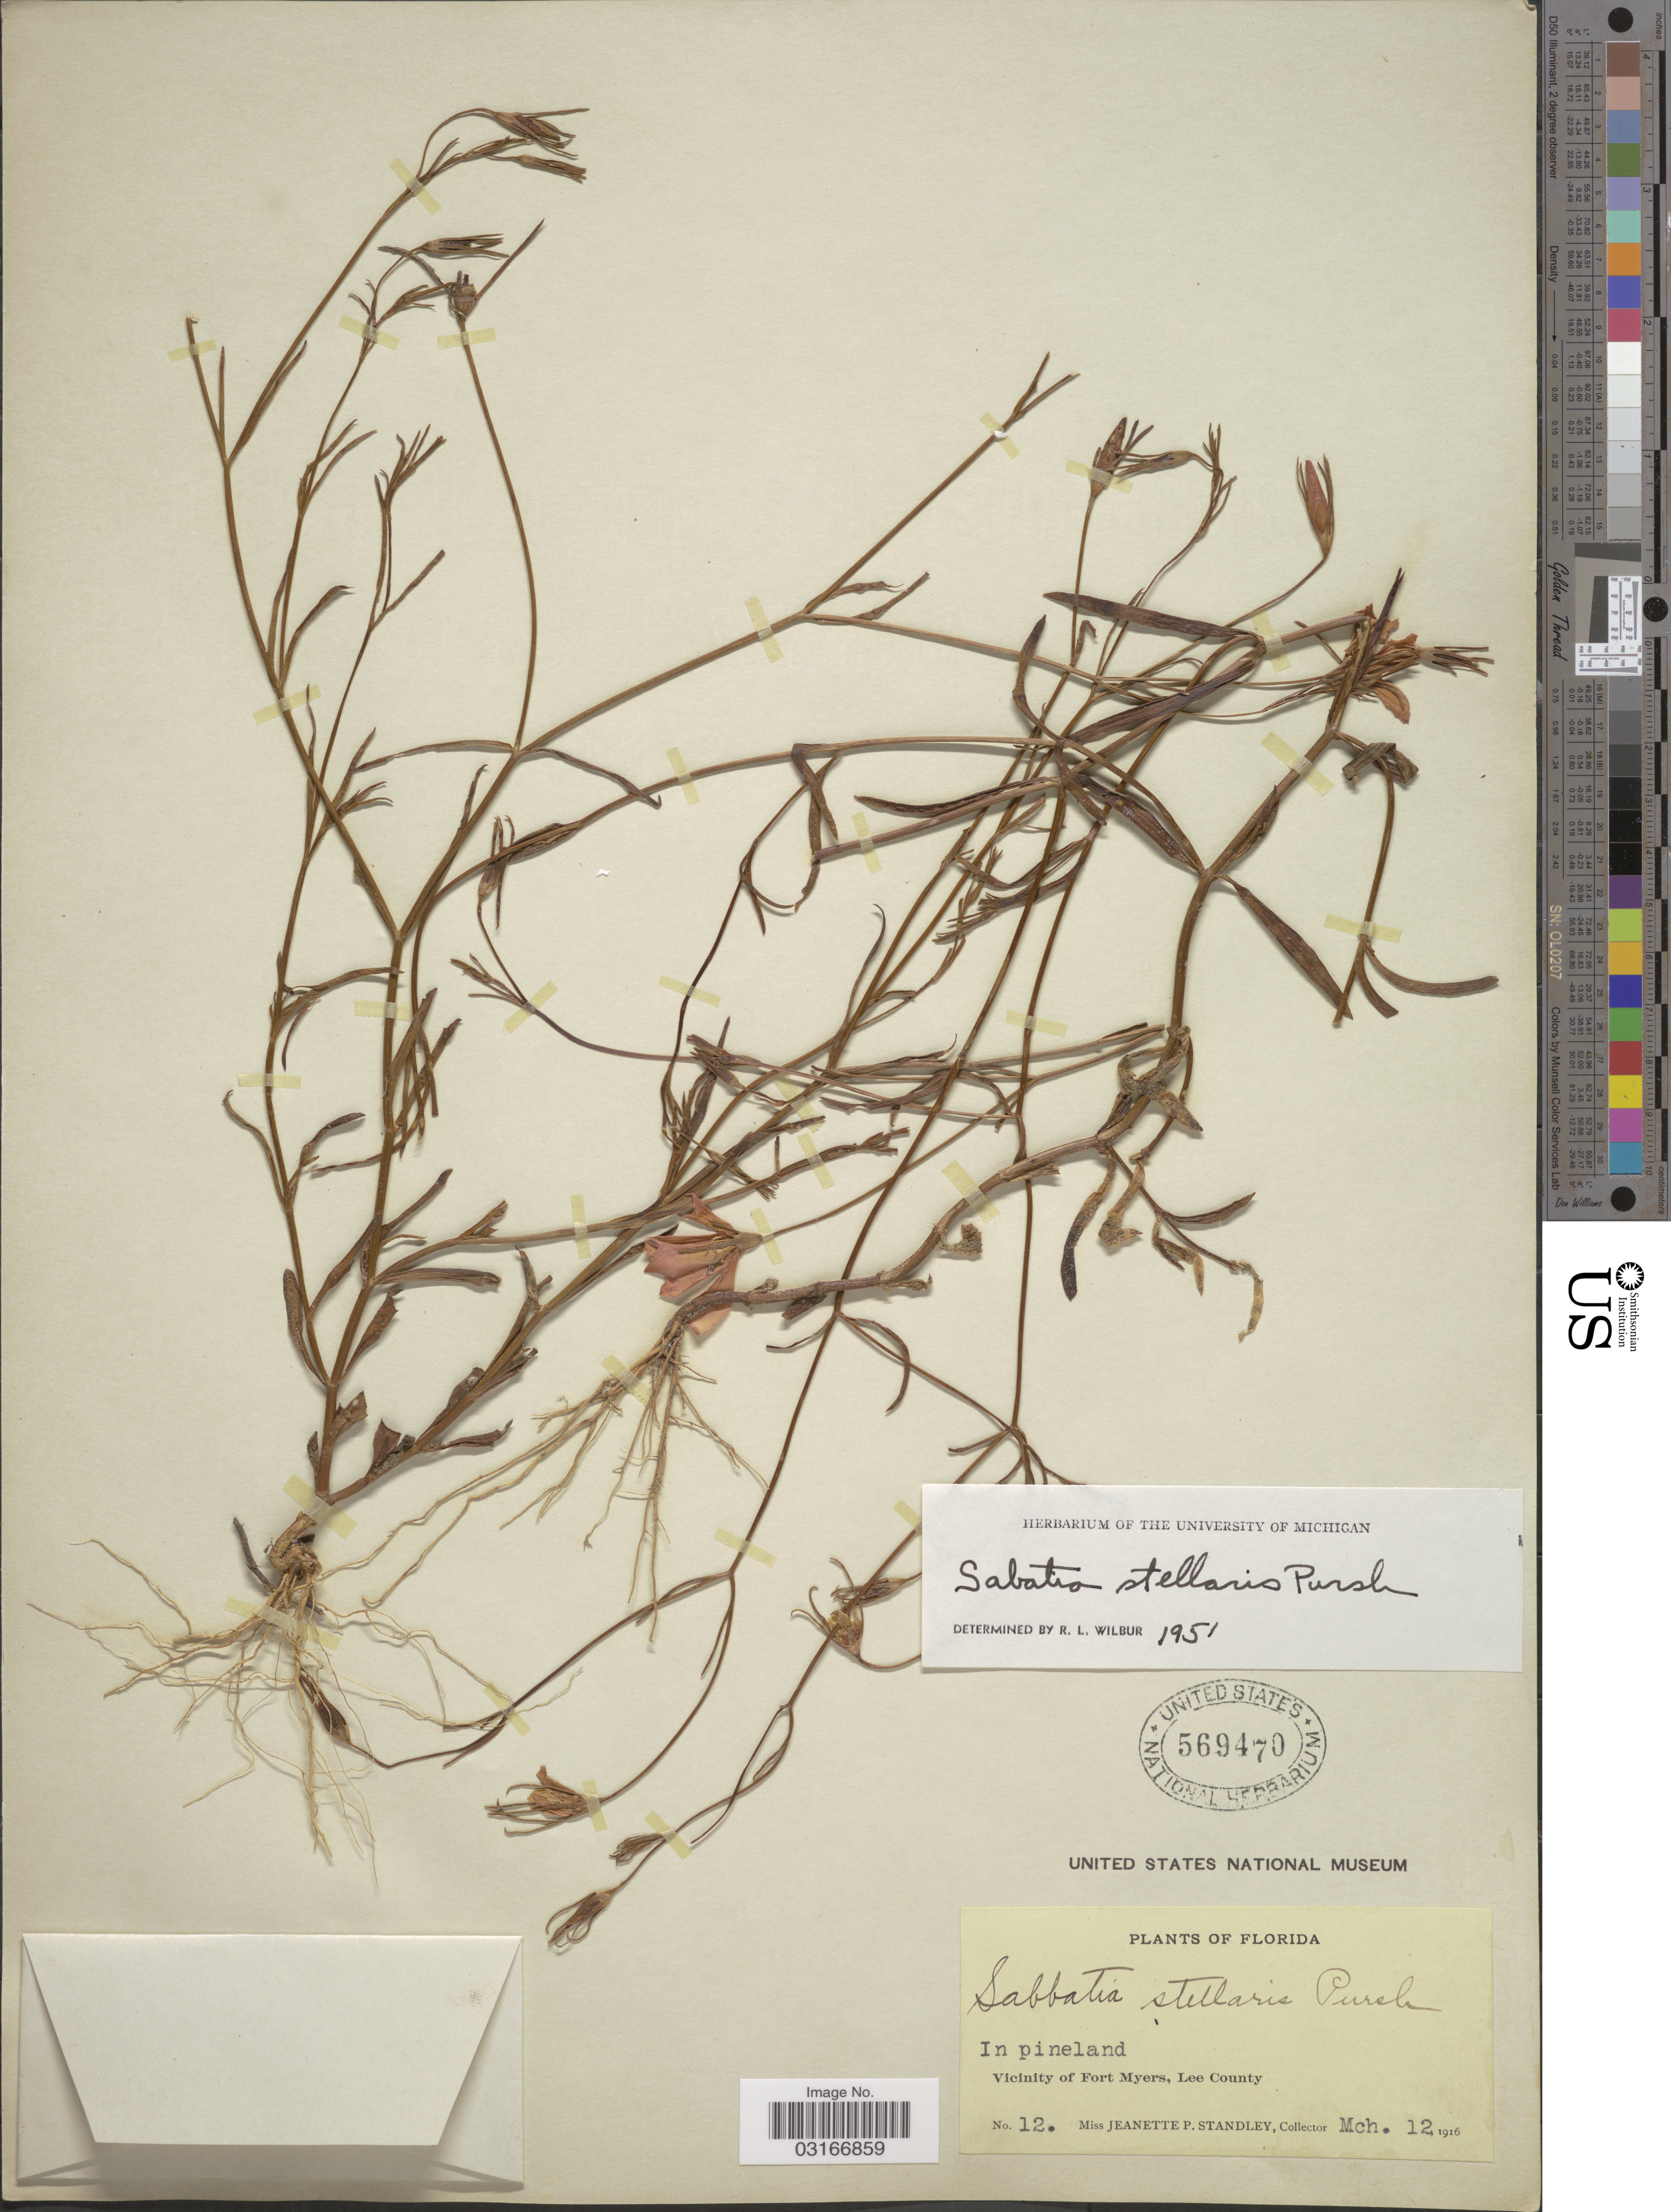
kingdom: Plantae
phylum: Tracheophyta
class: Magnoliopsida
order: Gentianales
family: Gentianaceae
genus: Sabatia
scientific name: Sabatia stellaris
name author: Pursh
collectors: J. P. Standley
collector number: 12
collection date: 1916-03-12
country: United States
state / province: Florida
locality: Vicinity of Fort Myers, Lee County.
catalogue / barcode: US 569470